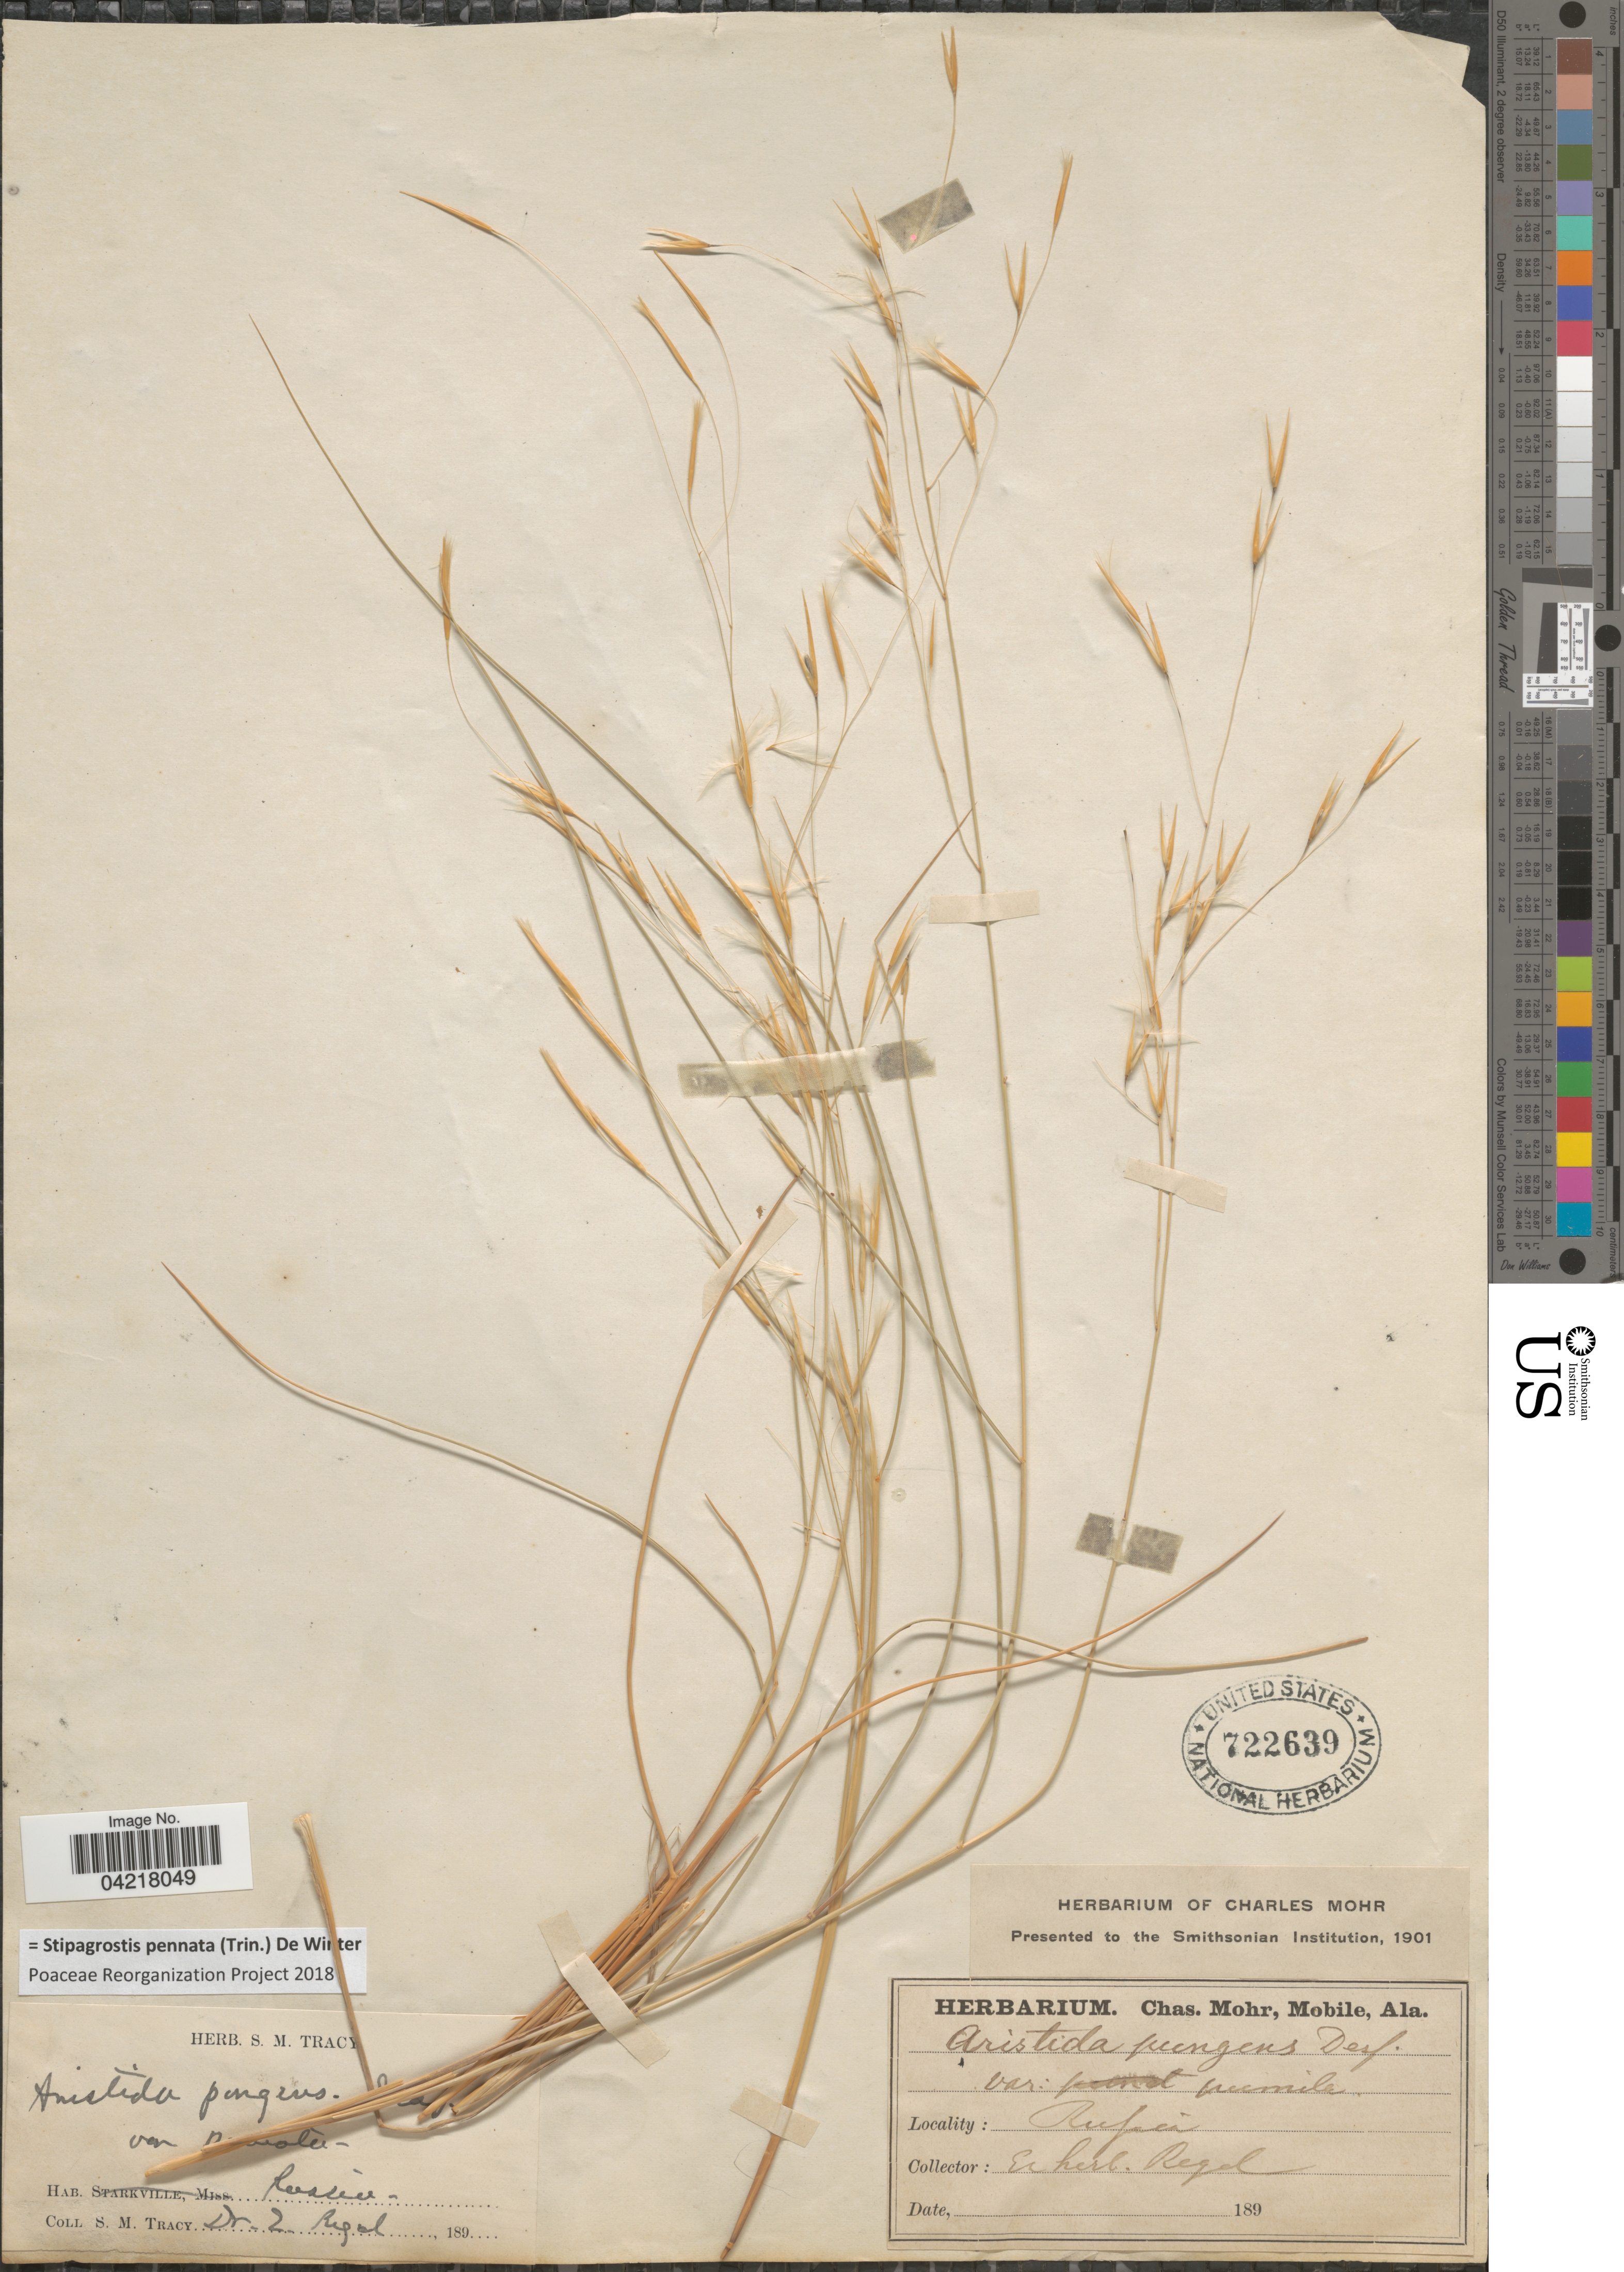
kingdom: Plantae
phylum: Tracheophyta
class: Liliopsida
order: Poales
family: Poaceae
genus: Stipagrostis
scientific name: Stipagrostis pennata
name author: (Trin.) De Winter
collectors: S. M. Tracy & E. A. von Regel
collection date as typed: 189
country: Russian Federation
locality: Russia.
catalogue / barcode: US 722639